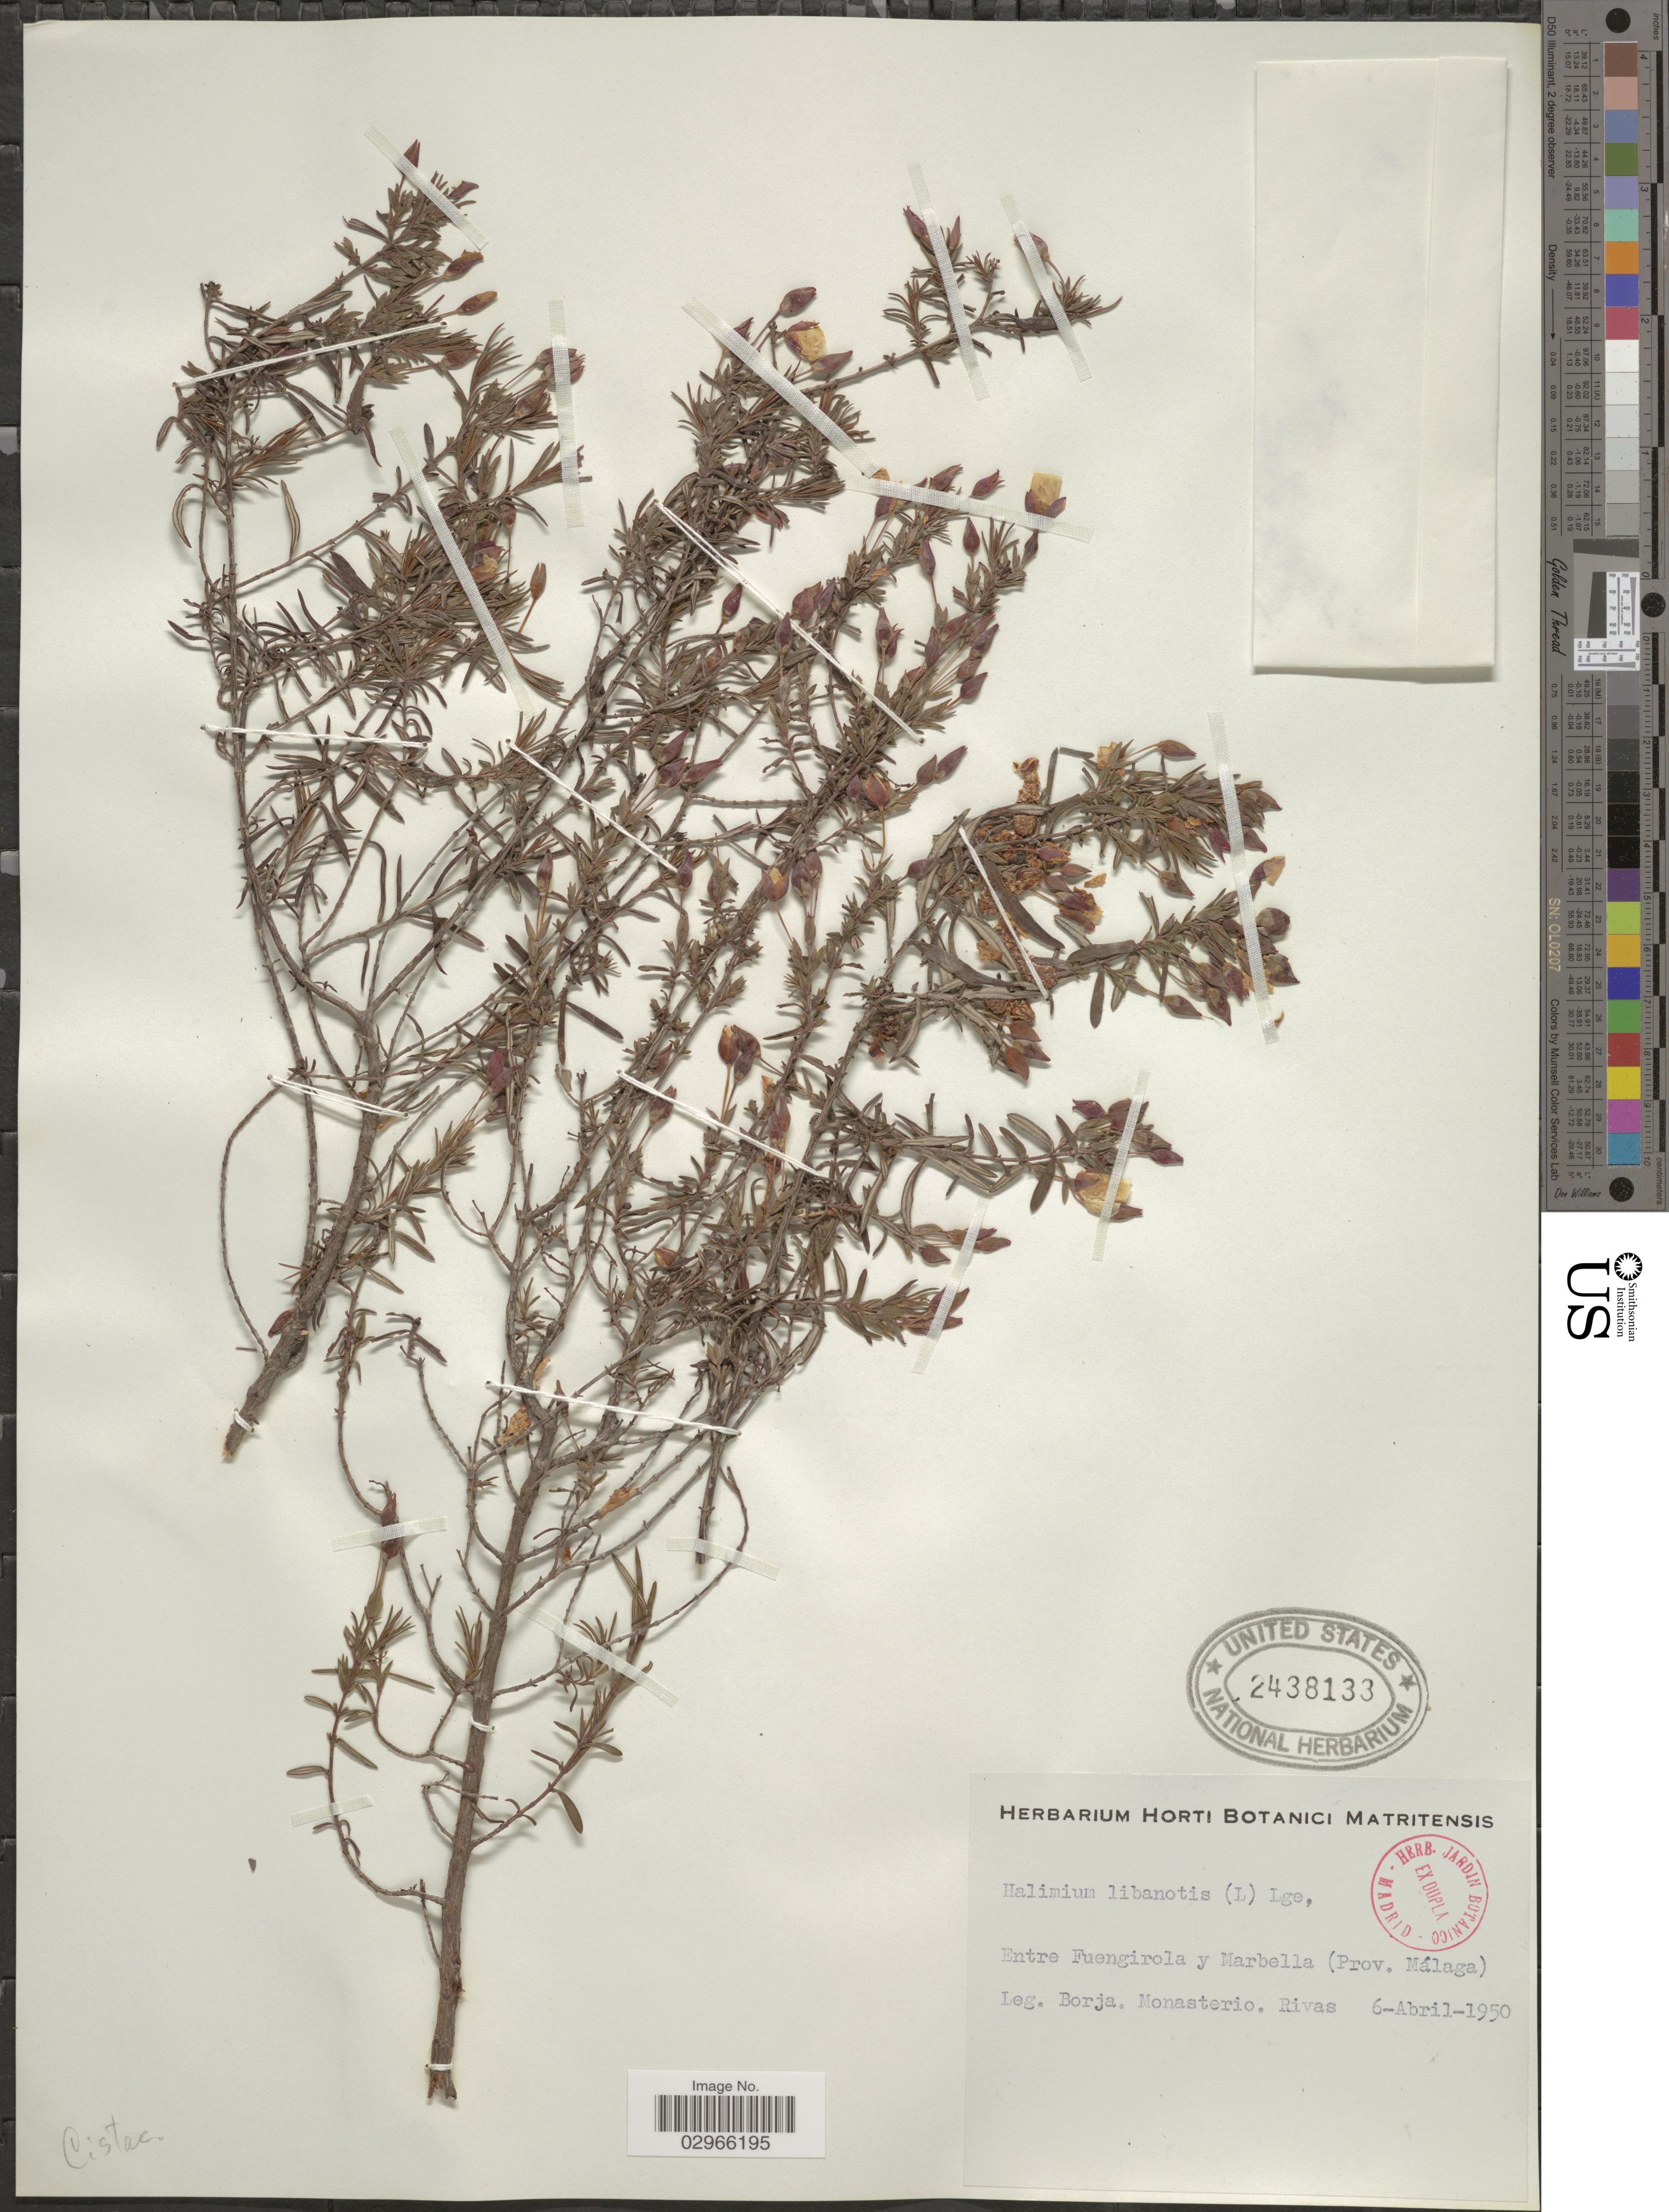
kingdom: Plantae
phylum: Tracheophyta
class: Magnoliopsida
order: Malvales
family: Cistaceae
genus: Cistus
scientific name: Cistus libanotis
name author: L.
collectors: -. Borja, Monasterio & Rivas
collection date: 1950-04-06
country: Spain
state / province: Andalucía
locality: Entre Fuengirola y Marbella (Prov. Málaga)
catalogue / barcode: US 2438133